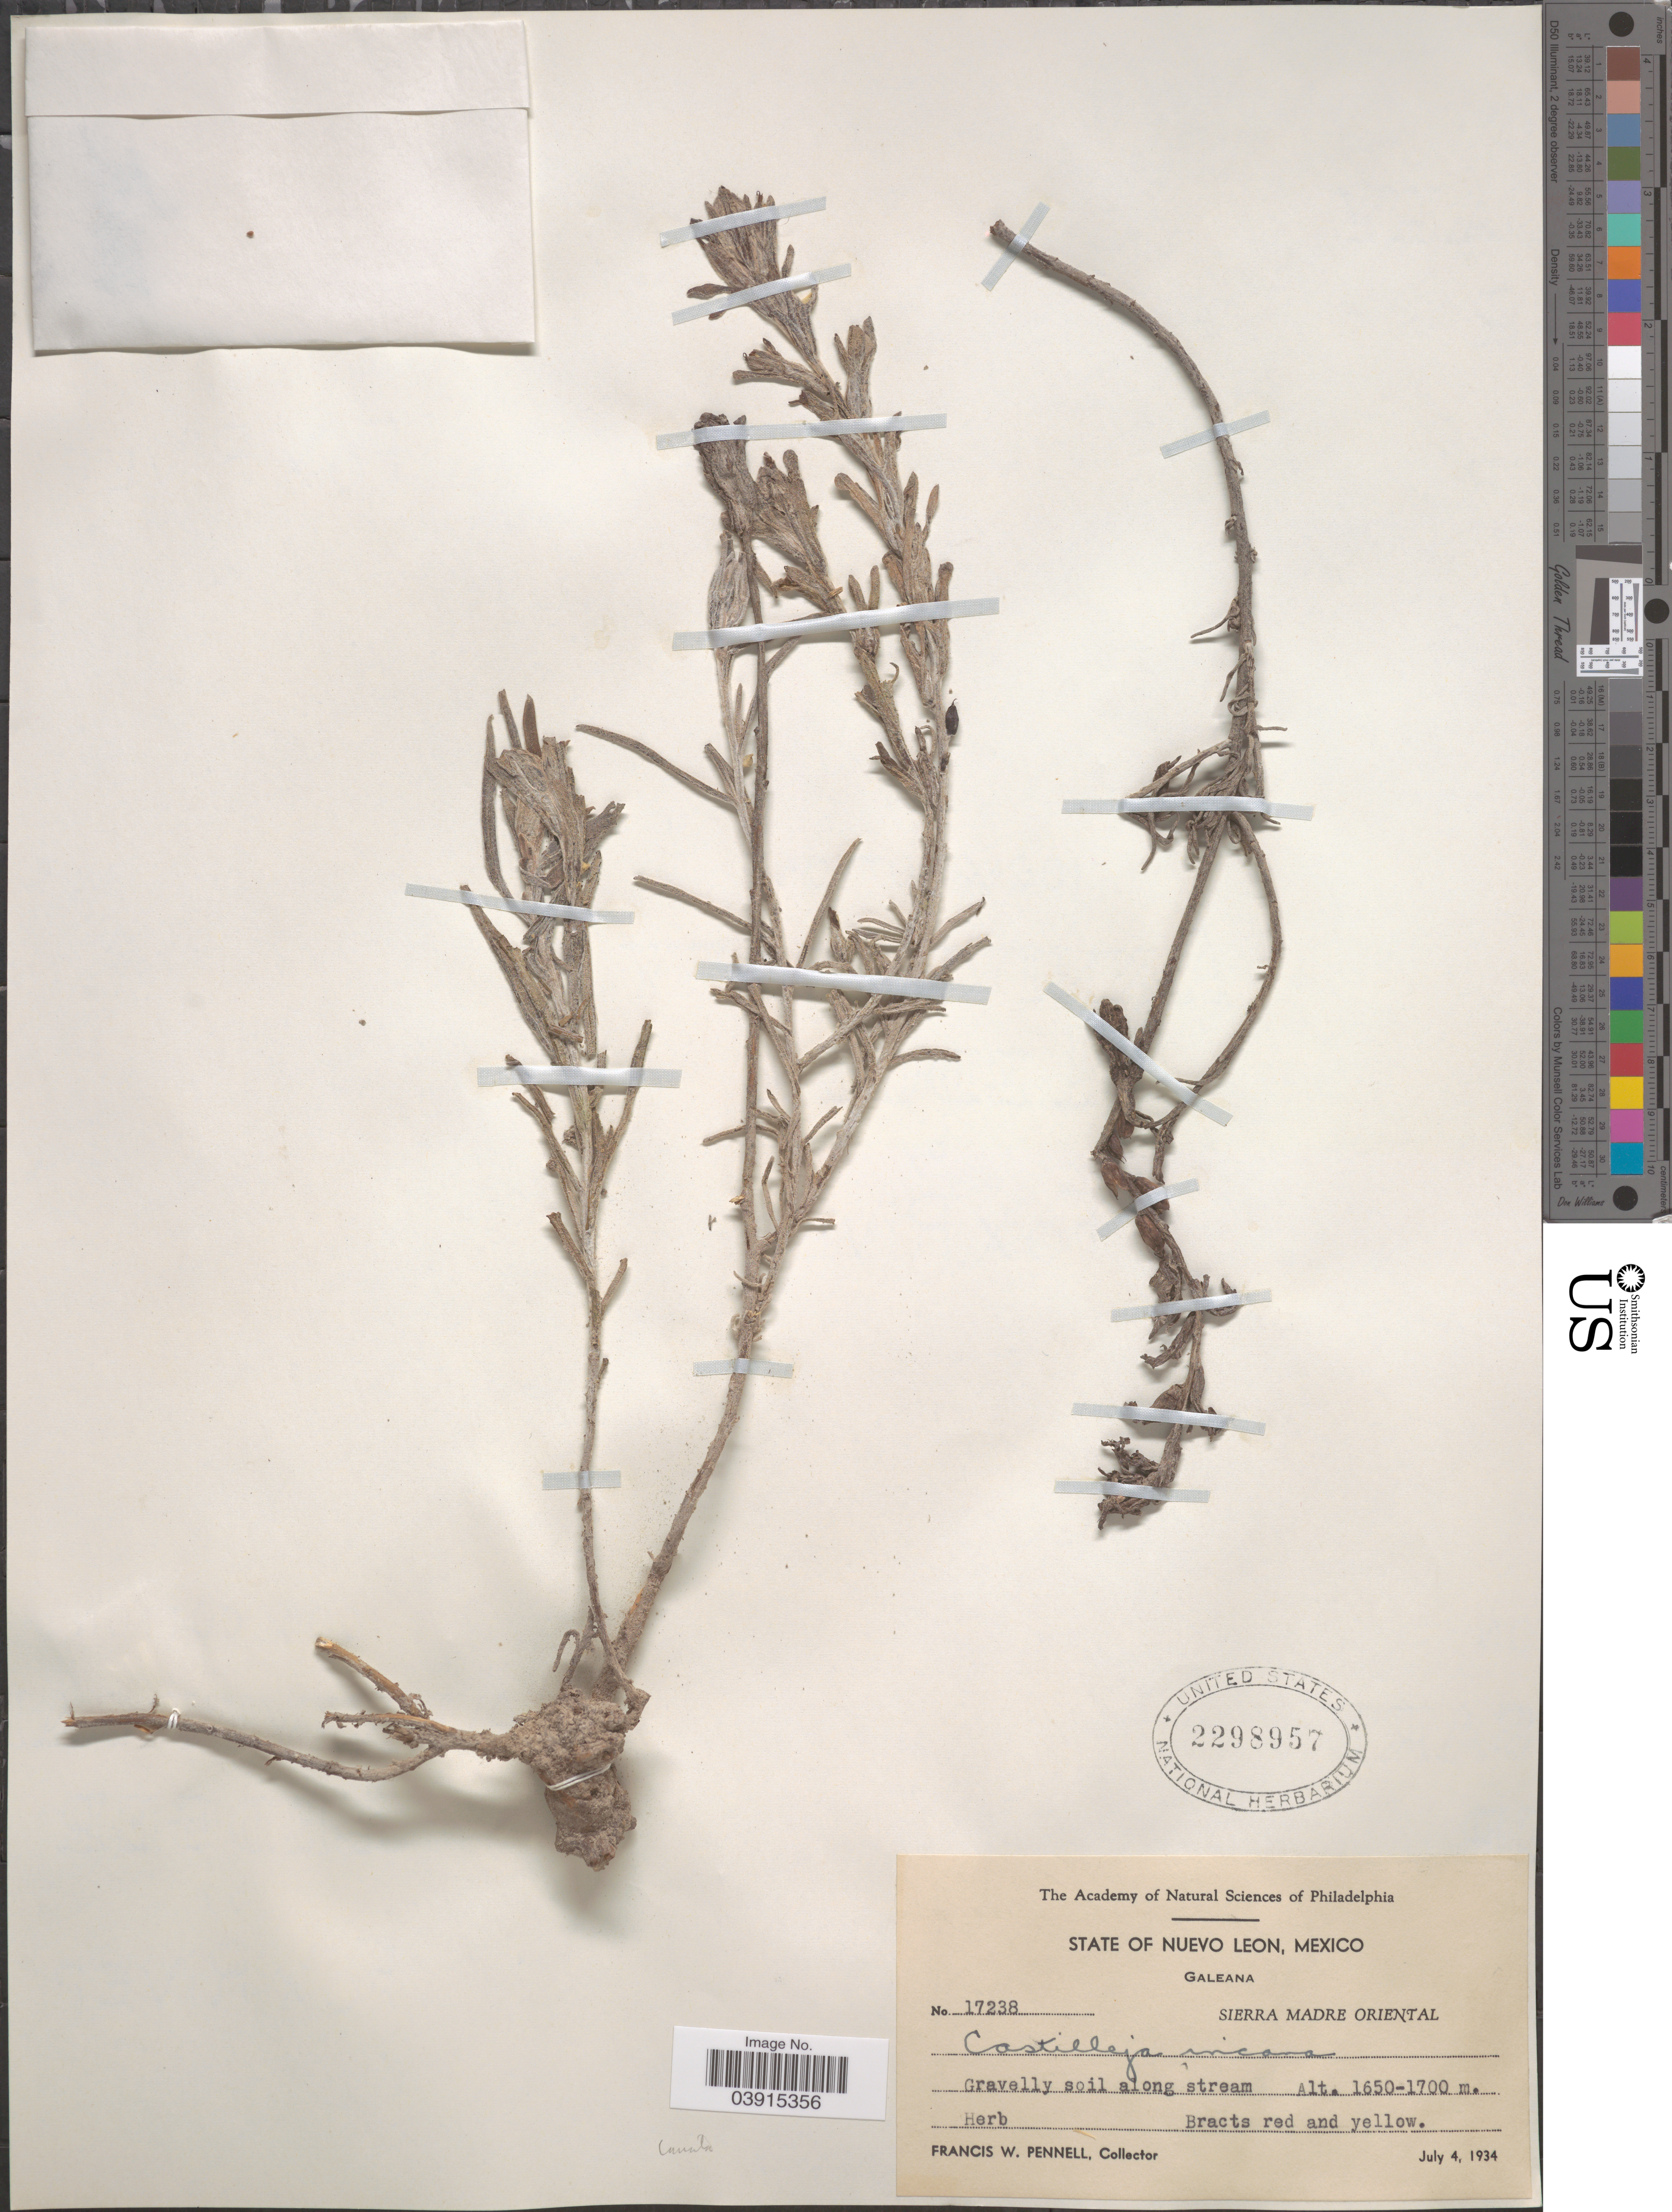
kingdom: Plantae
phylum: Tracheophyta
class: Magnoliopsida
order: Lamiales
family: Orobanchaceae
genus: Castilleja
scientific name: Castilleja lanata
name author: A. Gray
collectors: F. W. Pennell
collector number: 17238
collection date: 1934-07-04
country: Mexico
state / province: Nuevo León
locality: Galeana. Sierra Madre Oriental.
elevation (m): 1650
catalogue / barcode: US 2298957